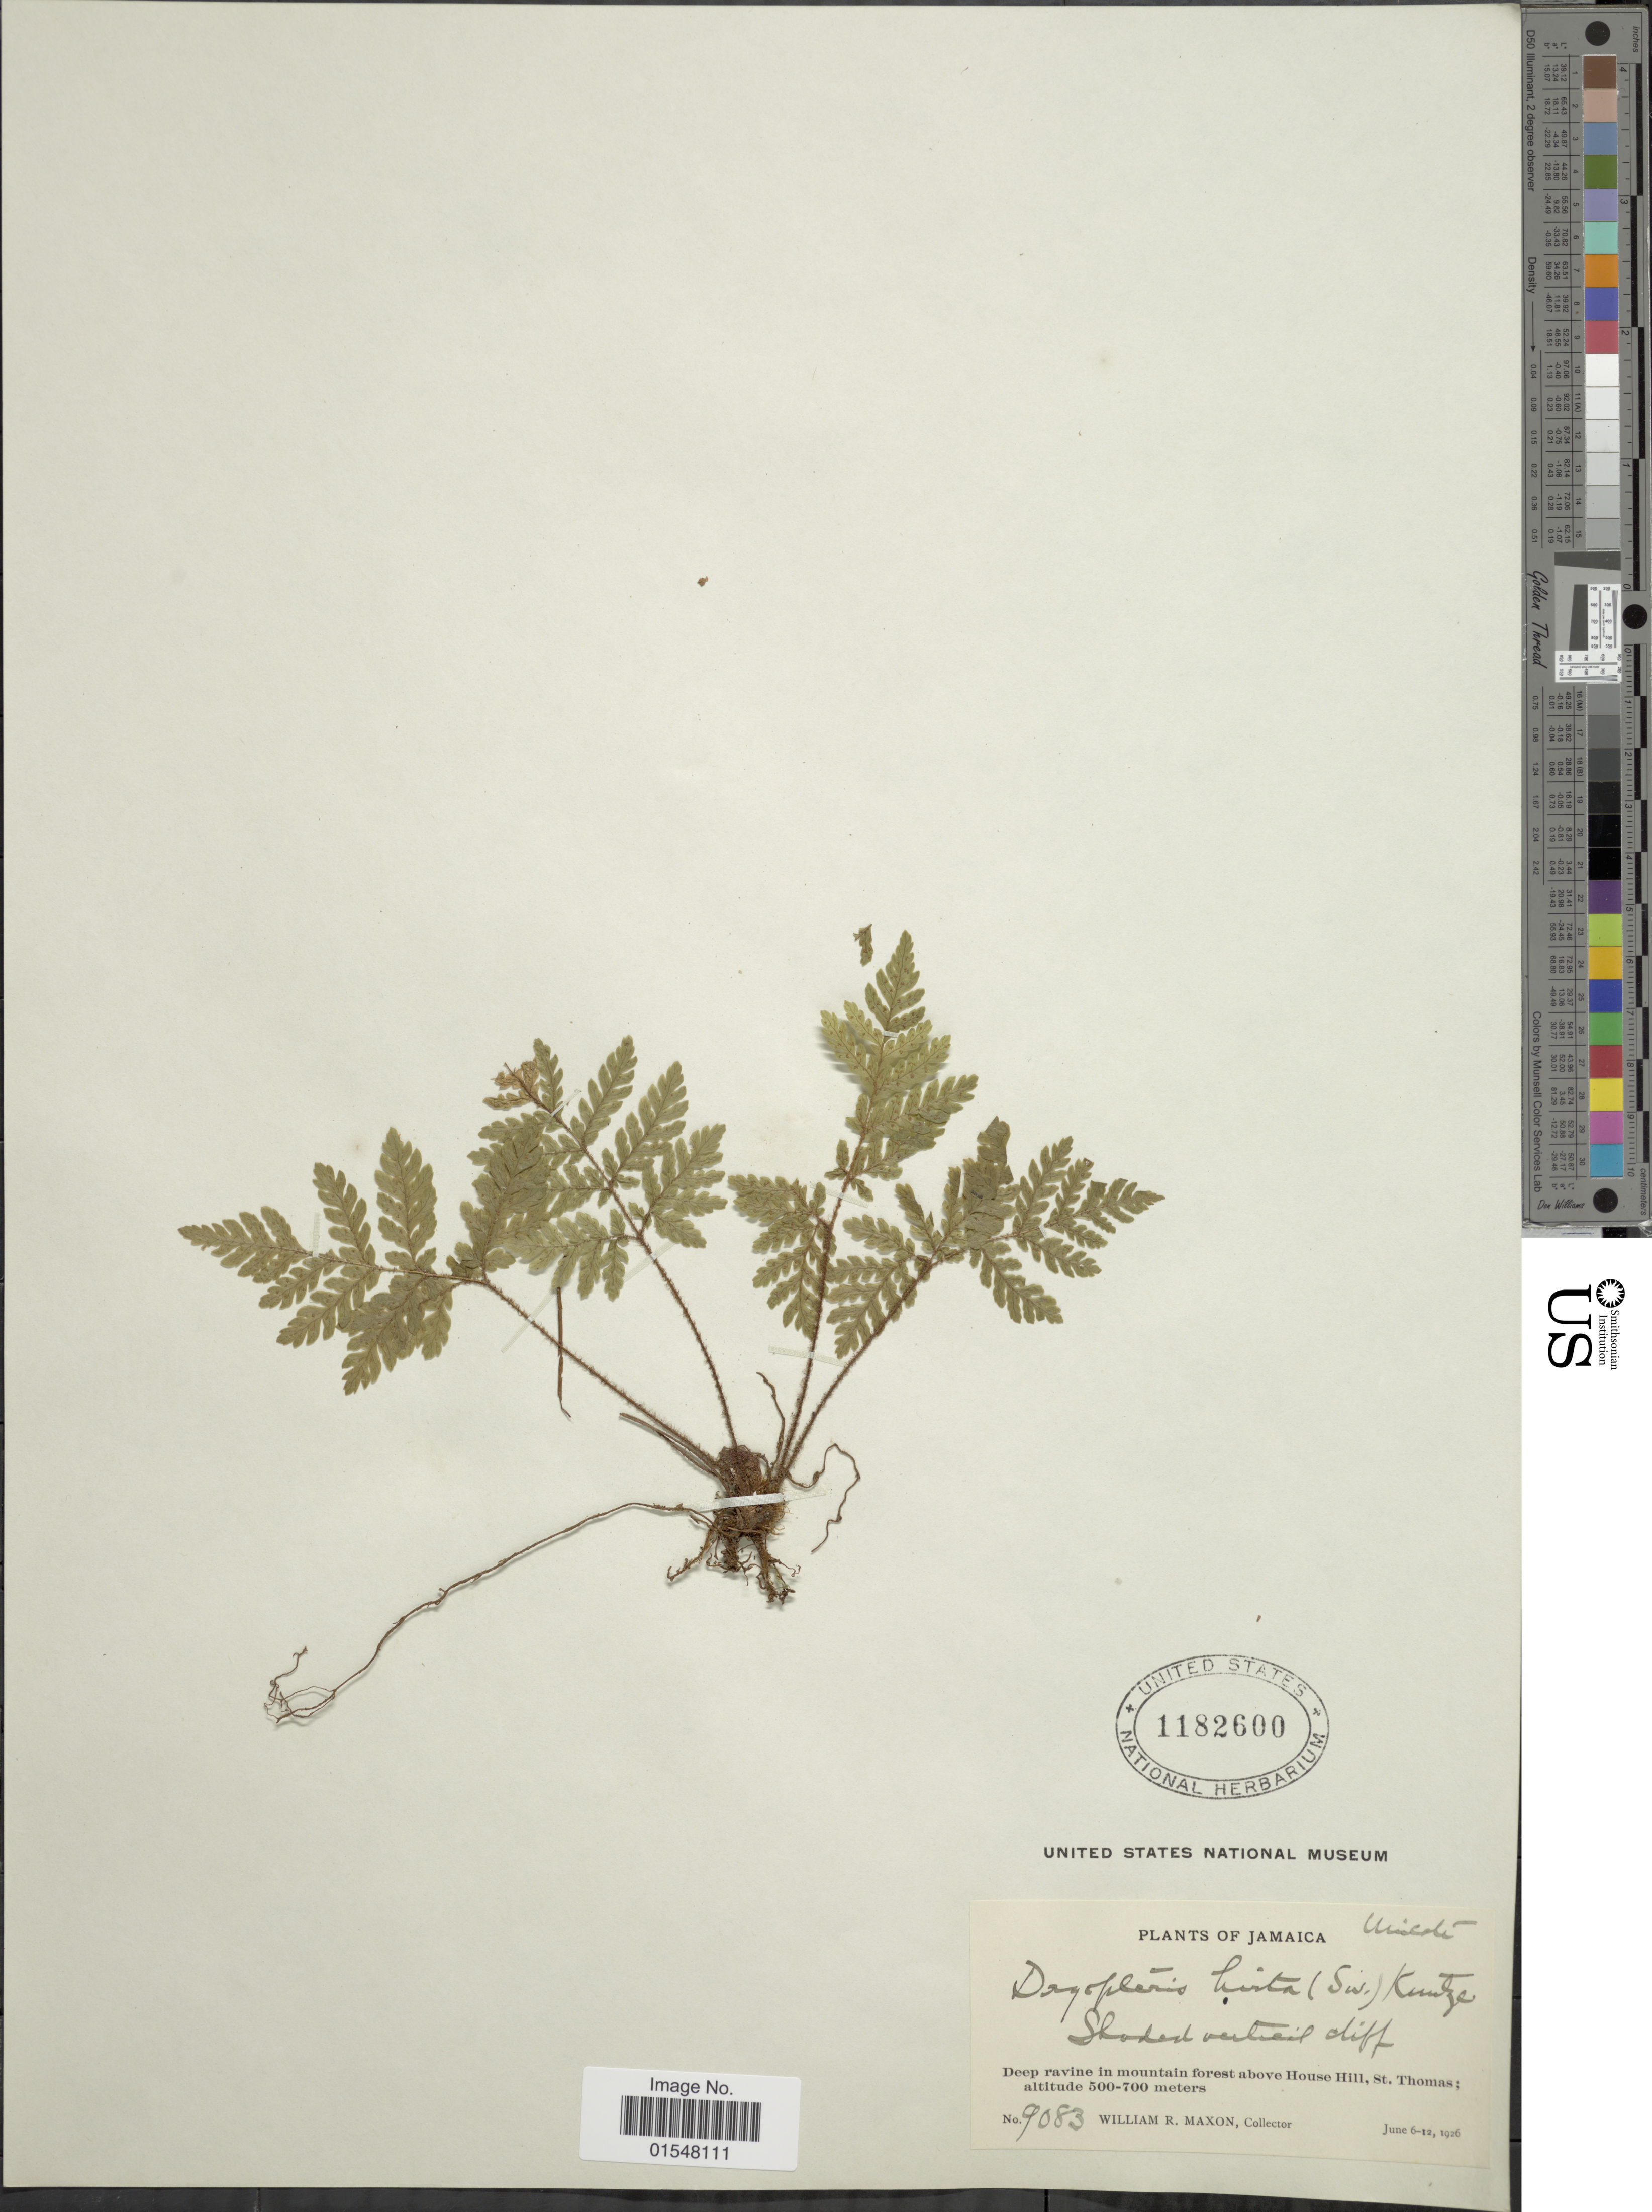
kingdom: Plantae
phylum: Tracheophyta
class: Polypodiopsida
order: Polypodiales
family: Dryopteridaceae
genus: Ctenitis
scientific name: Ctenitis hirta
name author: (Sw.) Ching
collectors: W. R. Maxon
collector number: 9083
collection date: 1926-06-06/1926-06-12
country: Jamaica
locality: Deep ravine in mountain forest above House Hill, St. Thomas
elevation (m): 500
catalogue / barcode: US 1182600